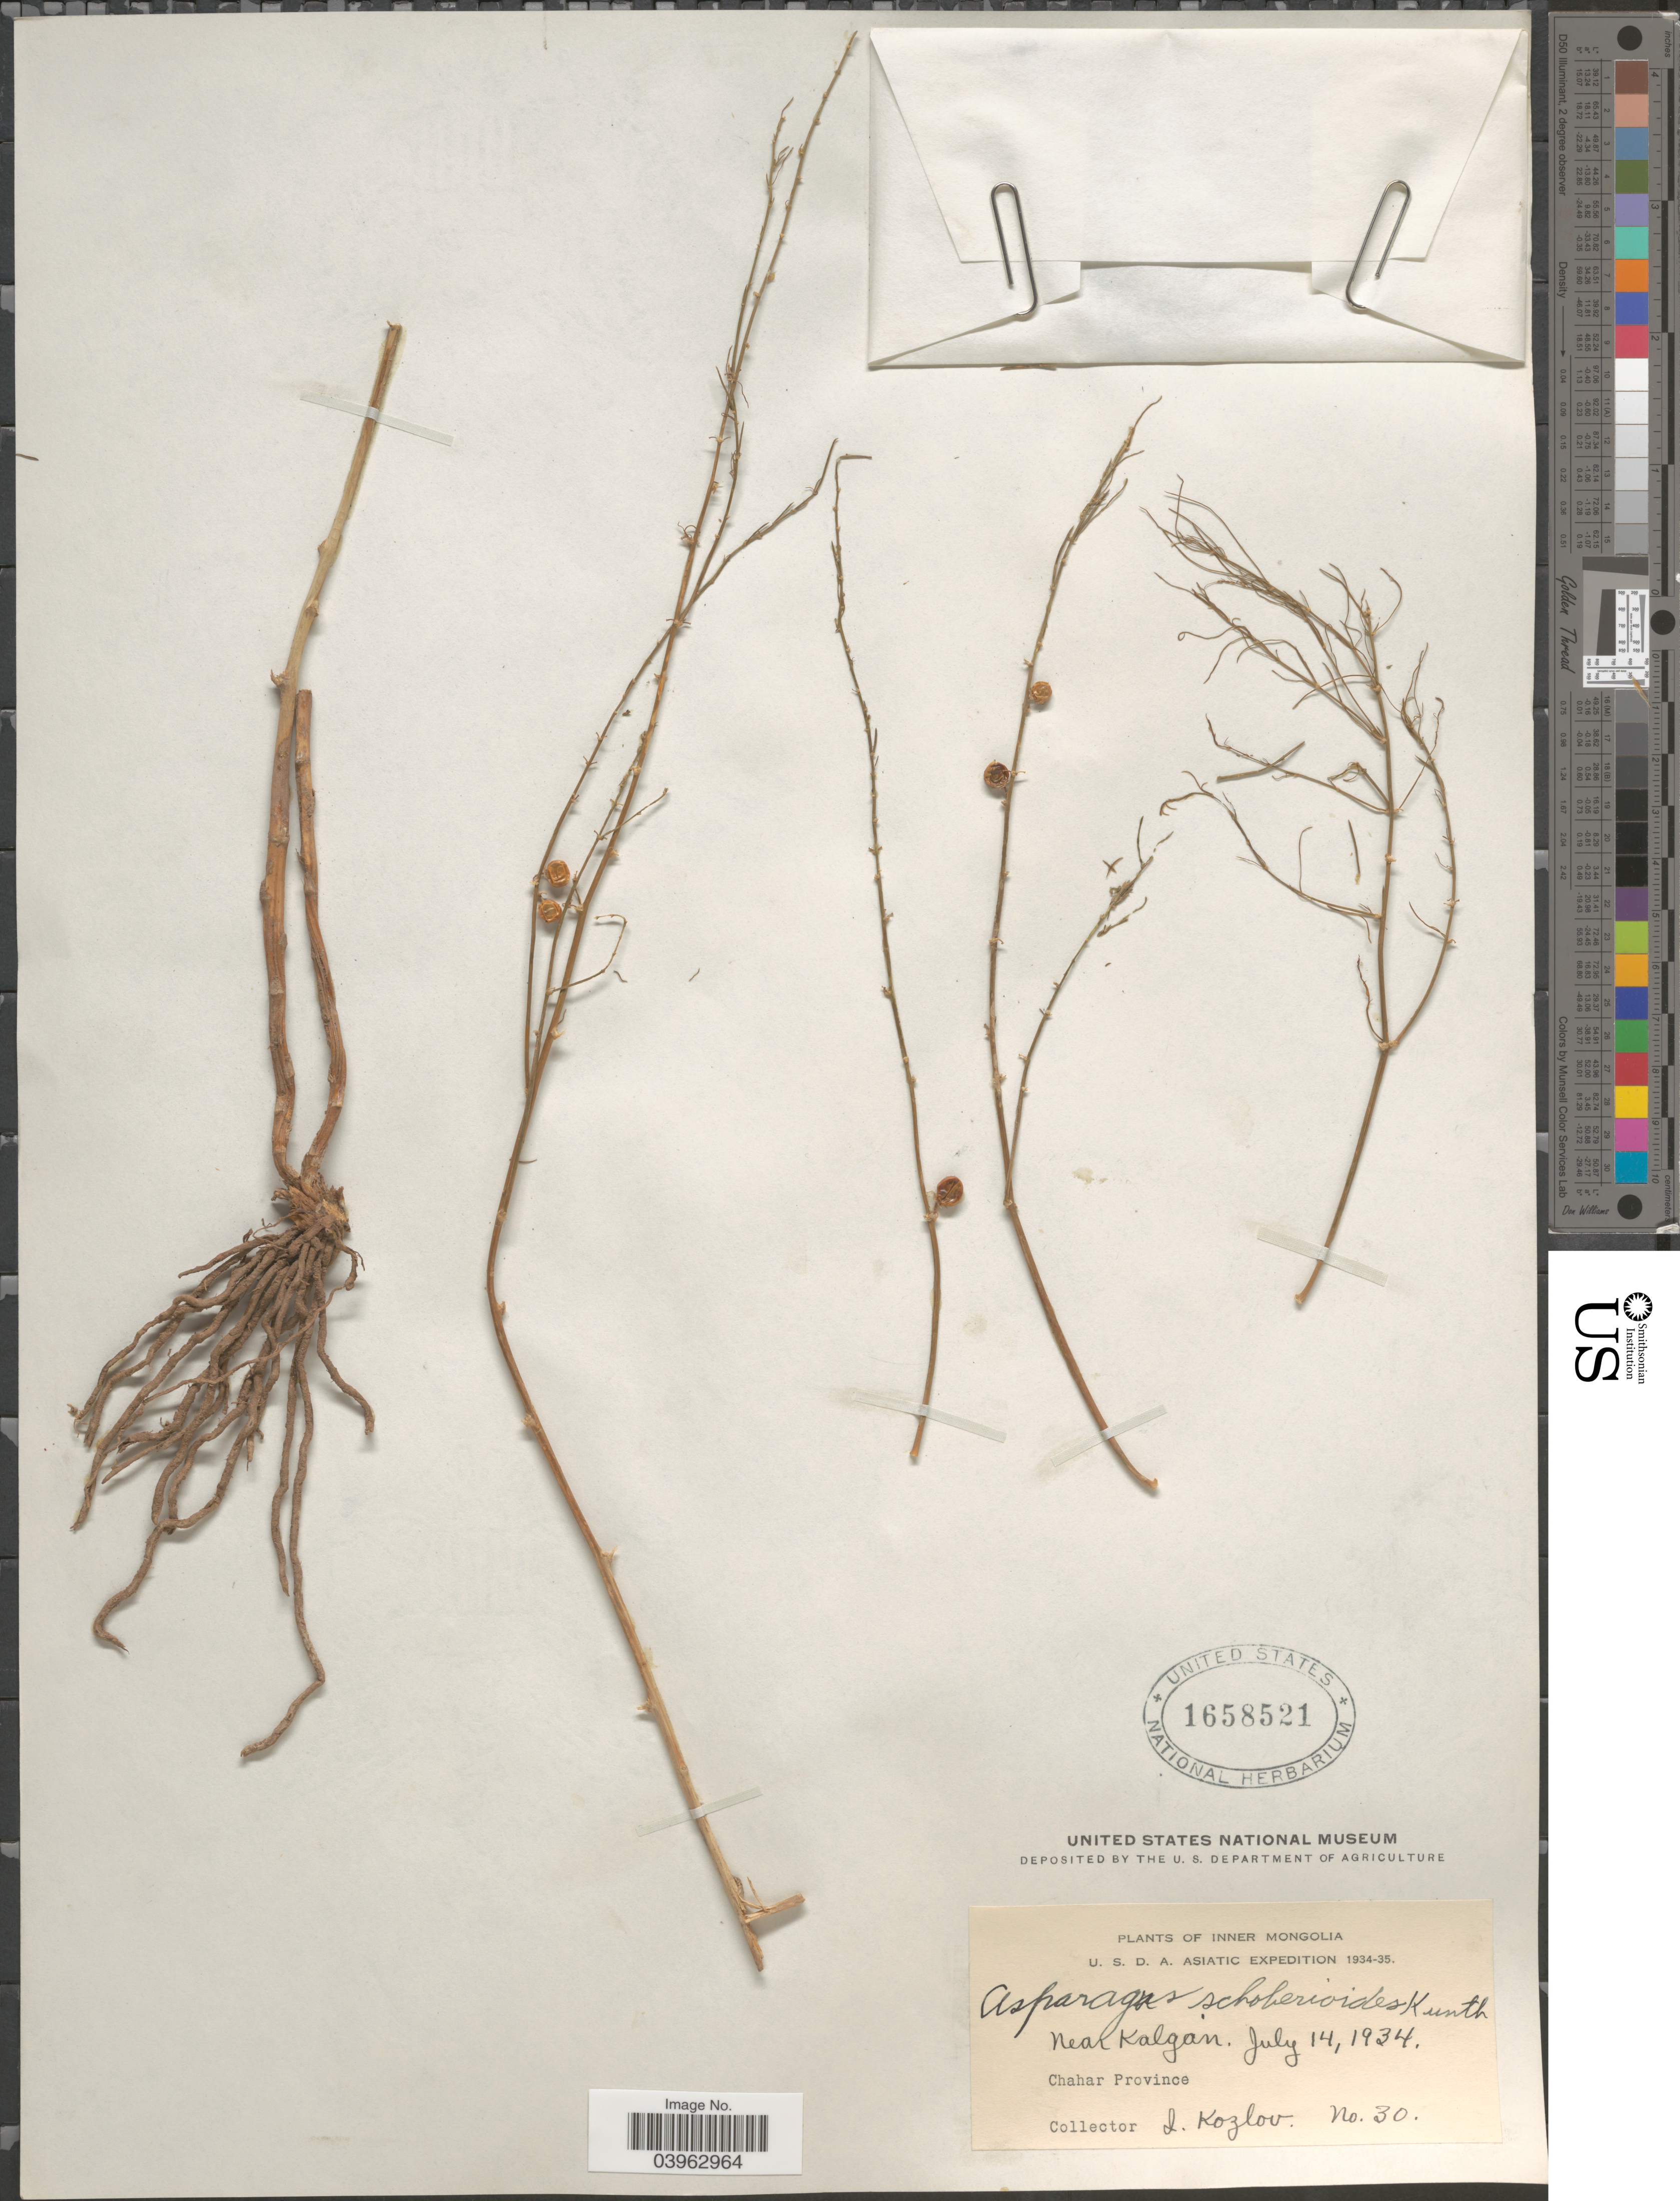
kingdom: Plantae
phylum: Tracheophyta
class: Liliopsida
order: Asparagales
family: Asparagaceae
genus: Asparagus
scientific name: Asparagus schoberioides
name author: Kunth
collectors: I. Kozlov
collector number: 30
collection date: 1934-07-14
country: China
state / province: Nei Monggol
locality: Inner Mongolia. Near Kalgan. Chahar Province.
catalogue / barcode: US 1658521